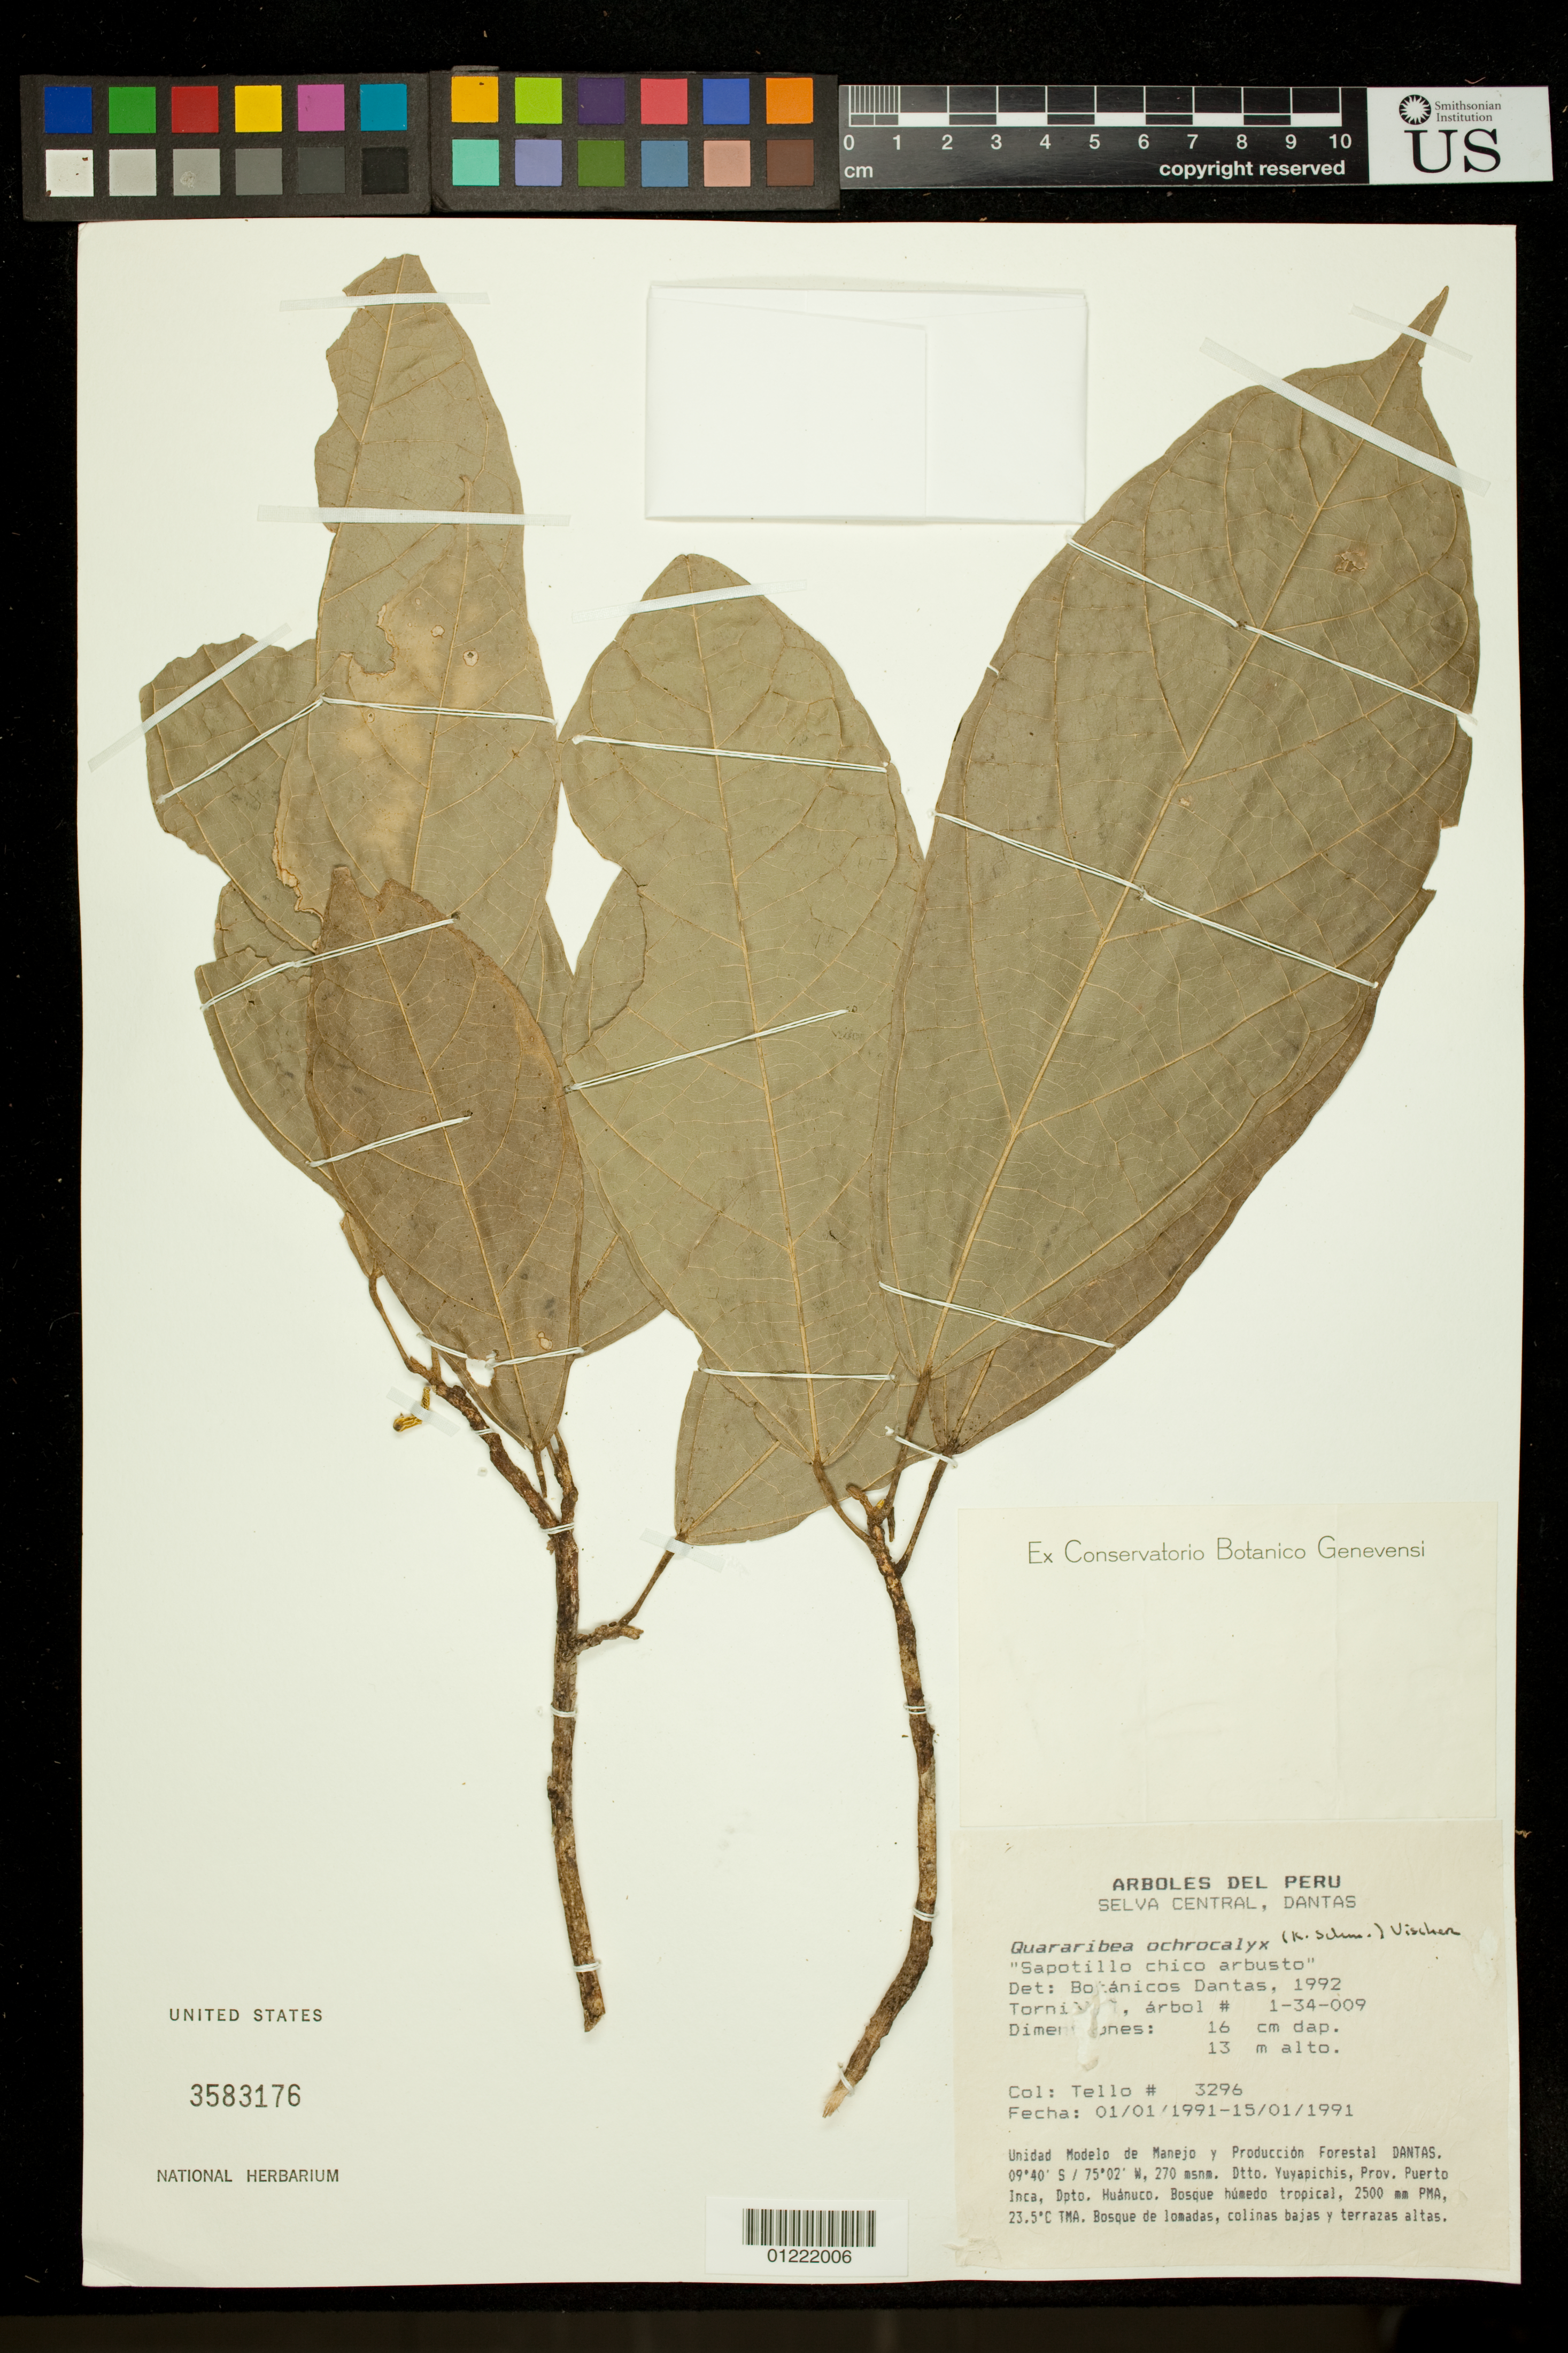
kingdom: Plantae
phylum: Tracheophyta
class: Magnoliopsida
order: Malvales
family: Malvaceae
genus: Quararibea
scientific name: Quararibea ochrocalyx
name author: (K. Schum.) Vischer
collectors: -. Tello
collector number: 3296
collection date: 1991-01-01/1991-01-15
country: Peru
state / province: Huánuco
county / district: Puerto Inca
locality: Selva Central, Dantas. Unidad Modelo de Manejo y Produccion Forestal Dantas. Dtto. Yuyapichis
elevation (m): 270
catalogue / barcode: US 3583176